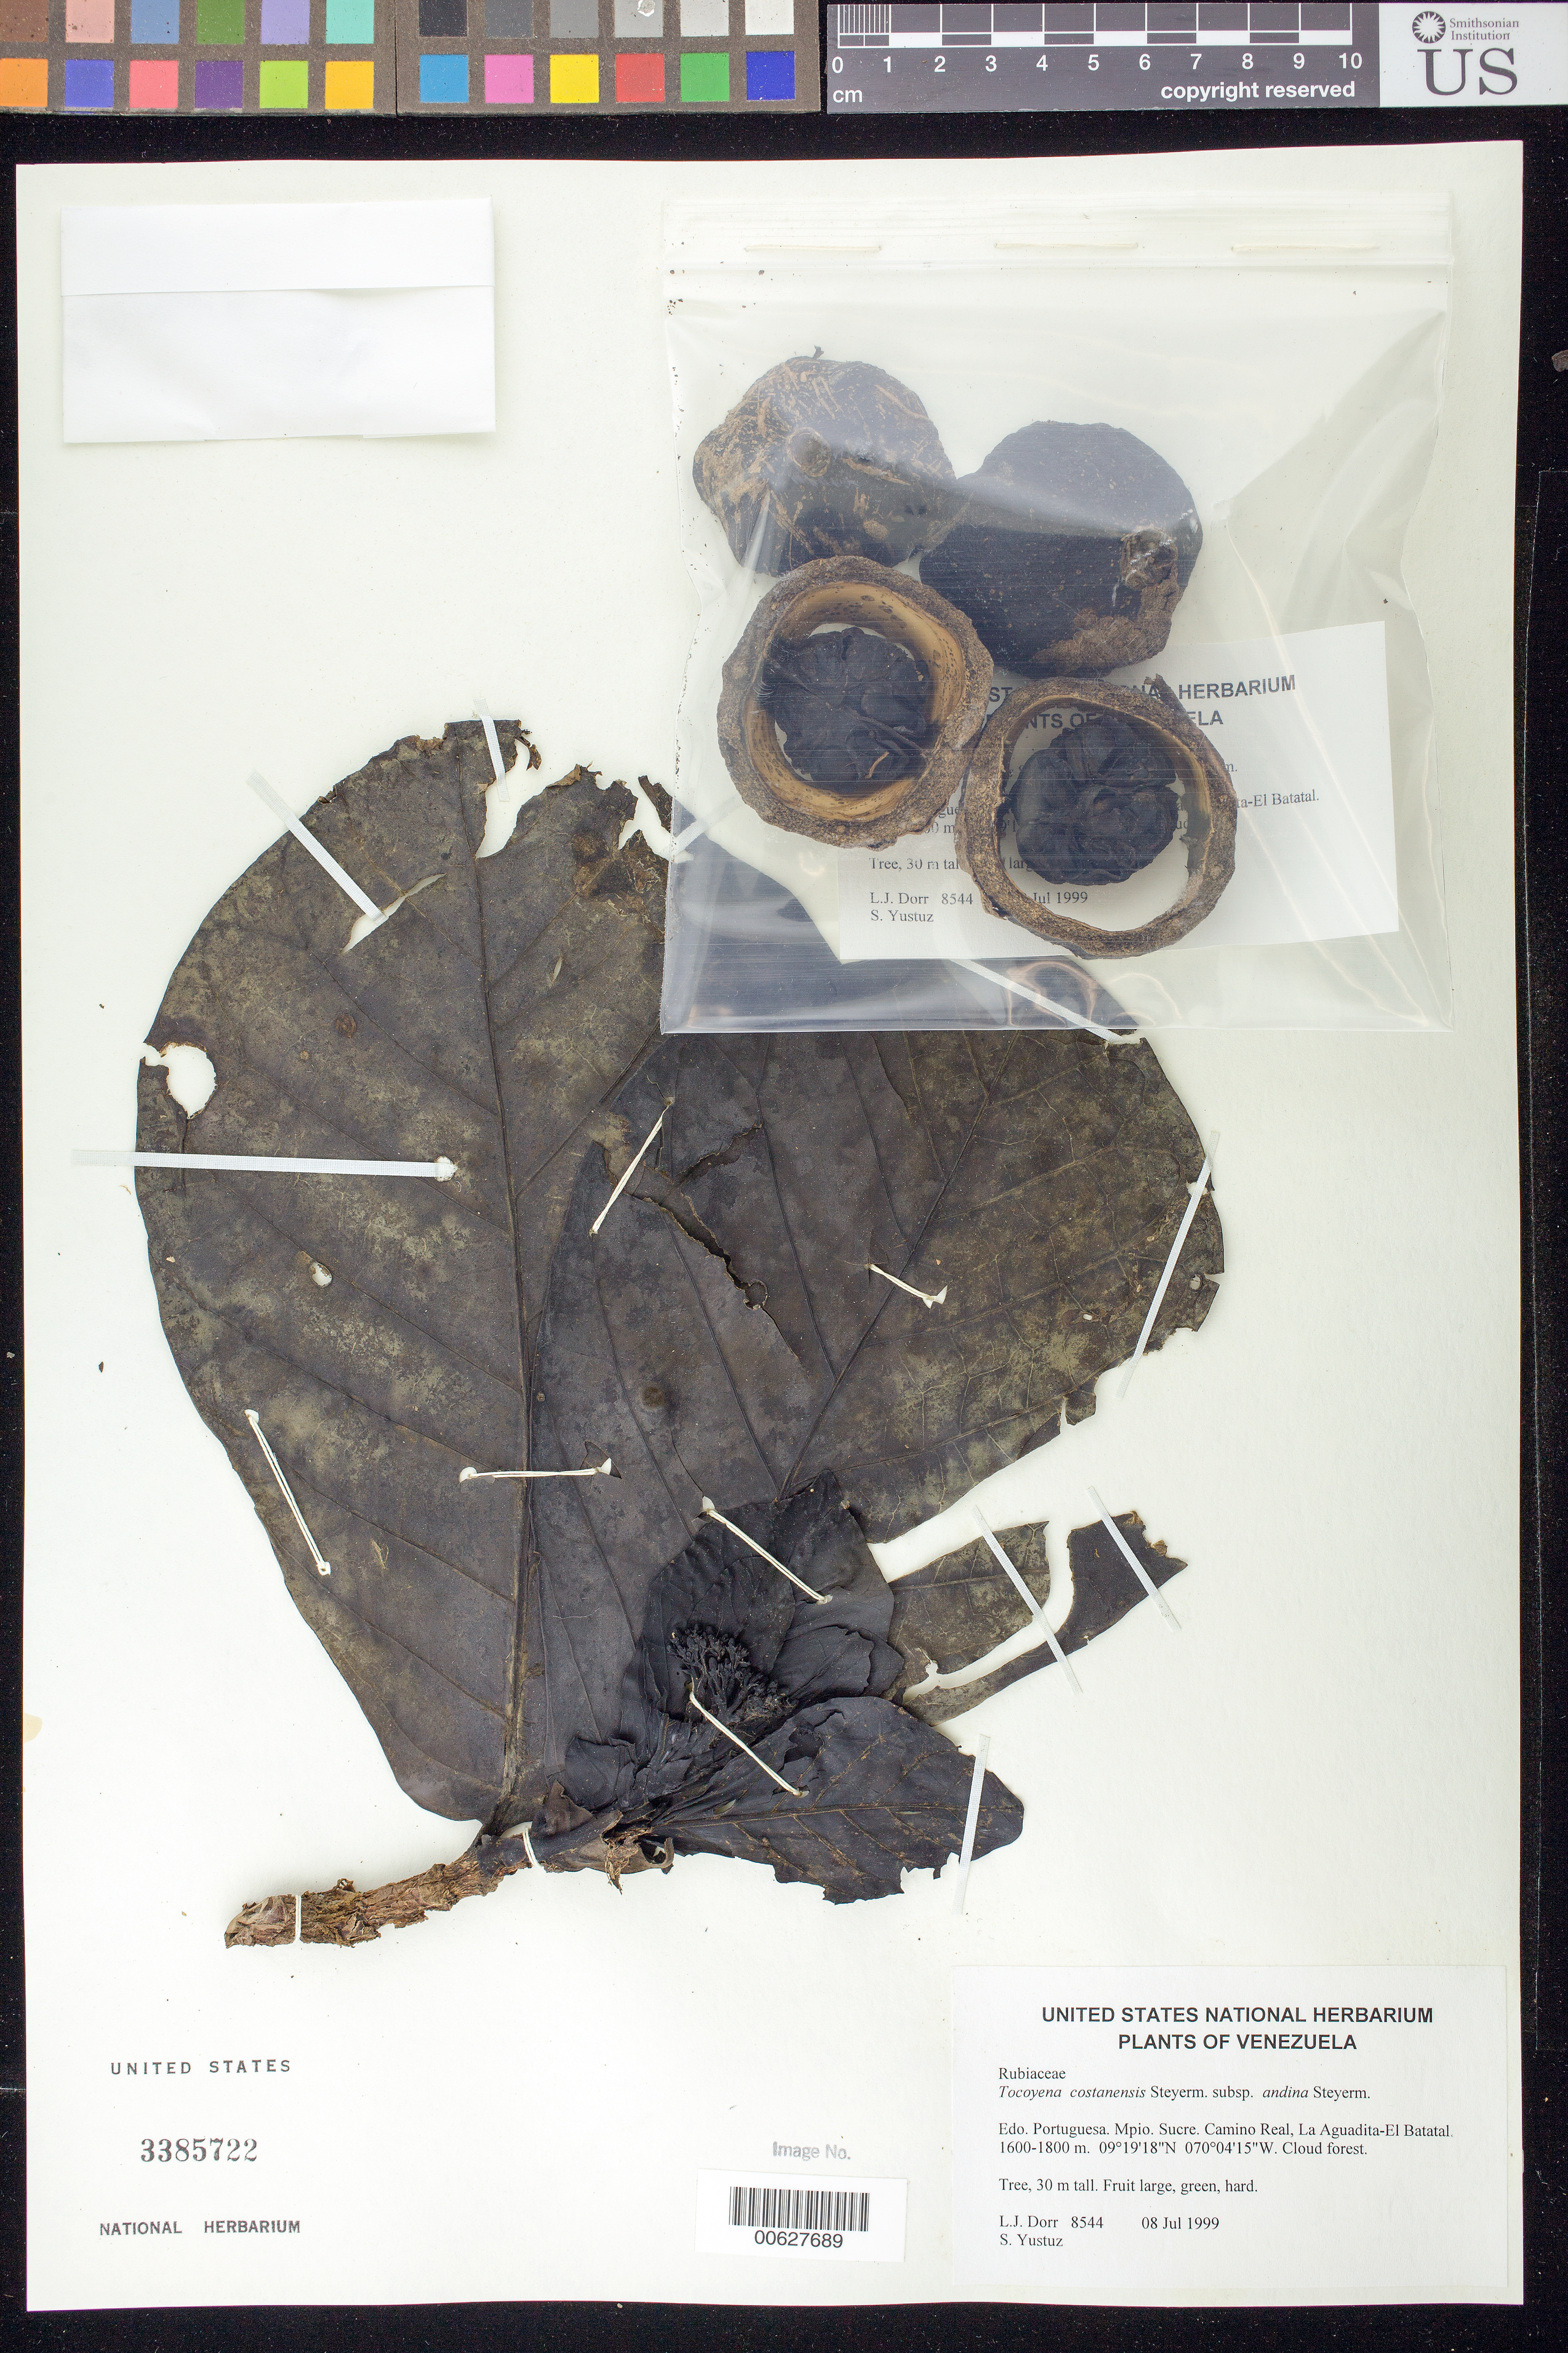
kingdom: Plantae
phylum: Tracheophyta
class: Magnoliopsida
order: Gentianales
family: Rubiaceae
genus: Tocoyena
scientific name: Tocoyena costanensis subsp. andina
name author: Steyerm.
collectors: L. J. Dorr & S. Yustiz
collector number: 8544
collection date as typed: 08 Jul 1999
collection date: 1999-07-08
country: Venezuela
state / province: Portuguesa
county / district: Sucre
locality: Camino Real, La Aguadita-El Batatal.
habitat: Cloud forest.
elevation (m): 1600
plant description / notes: PORT, US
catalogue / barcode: US 3385722